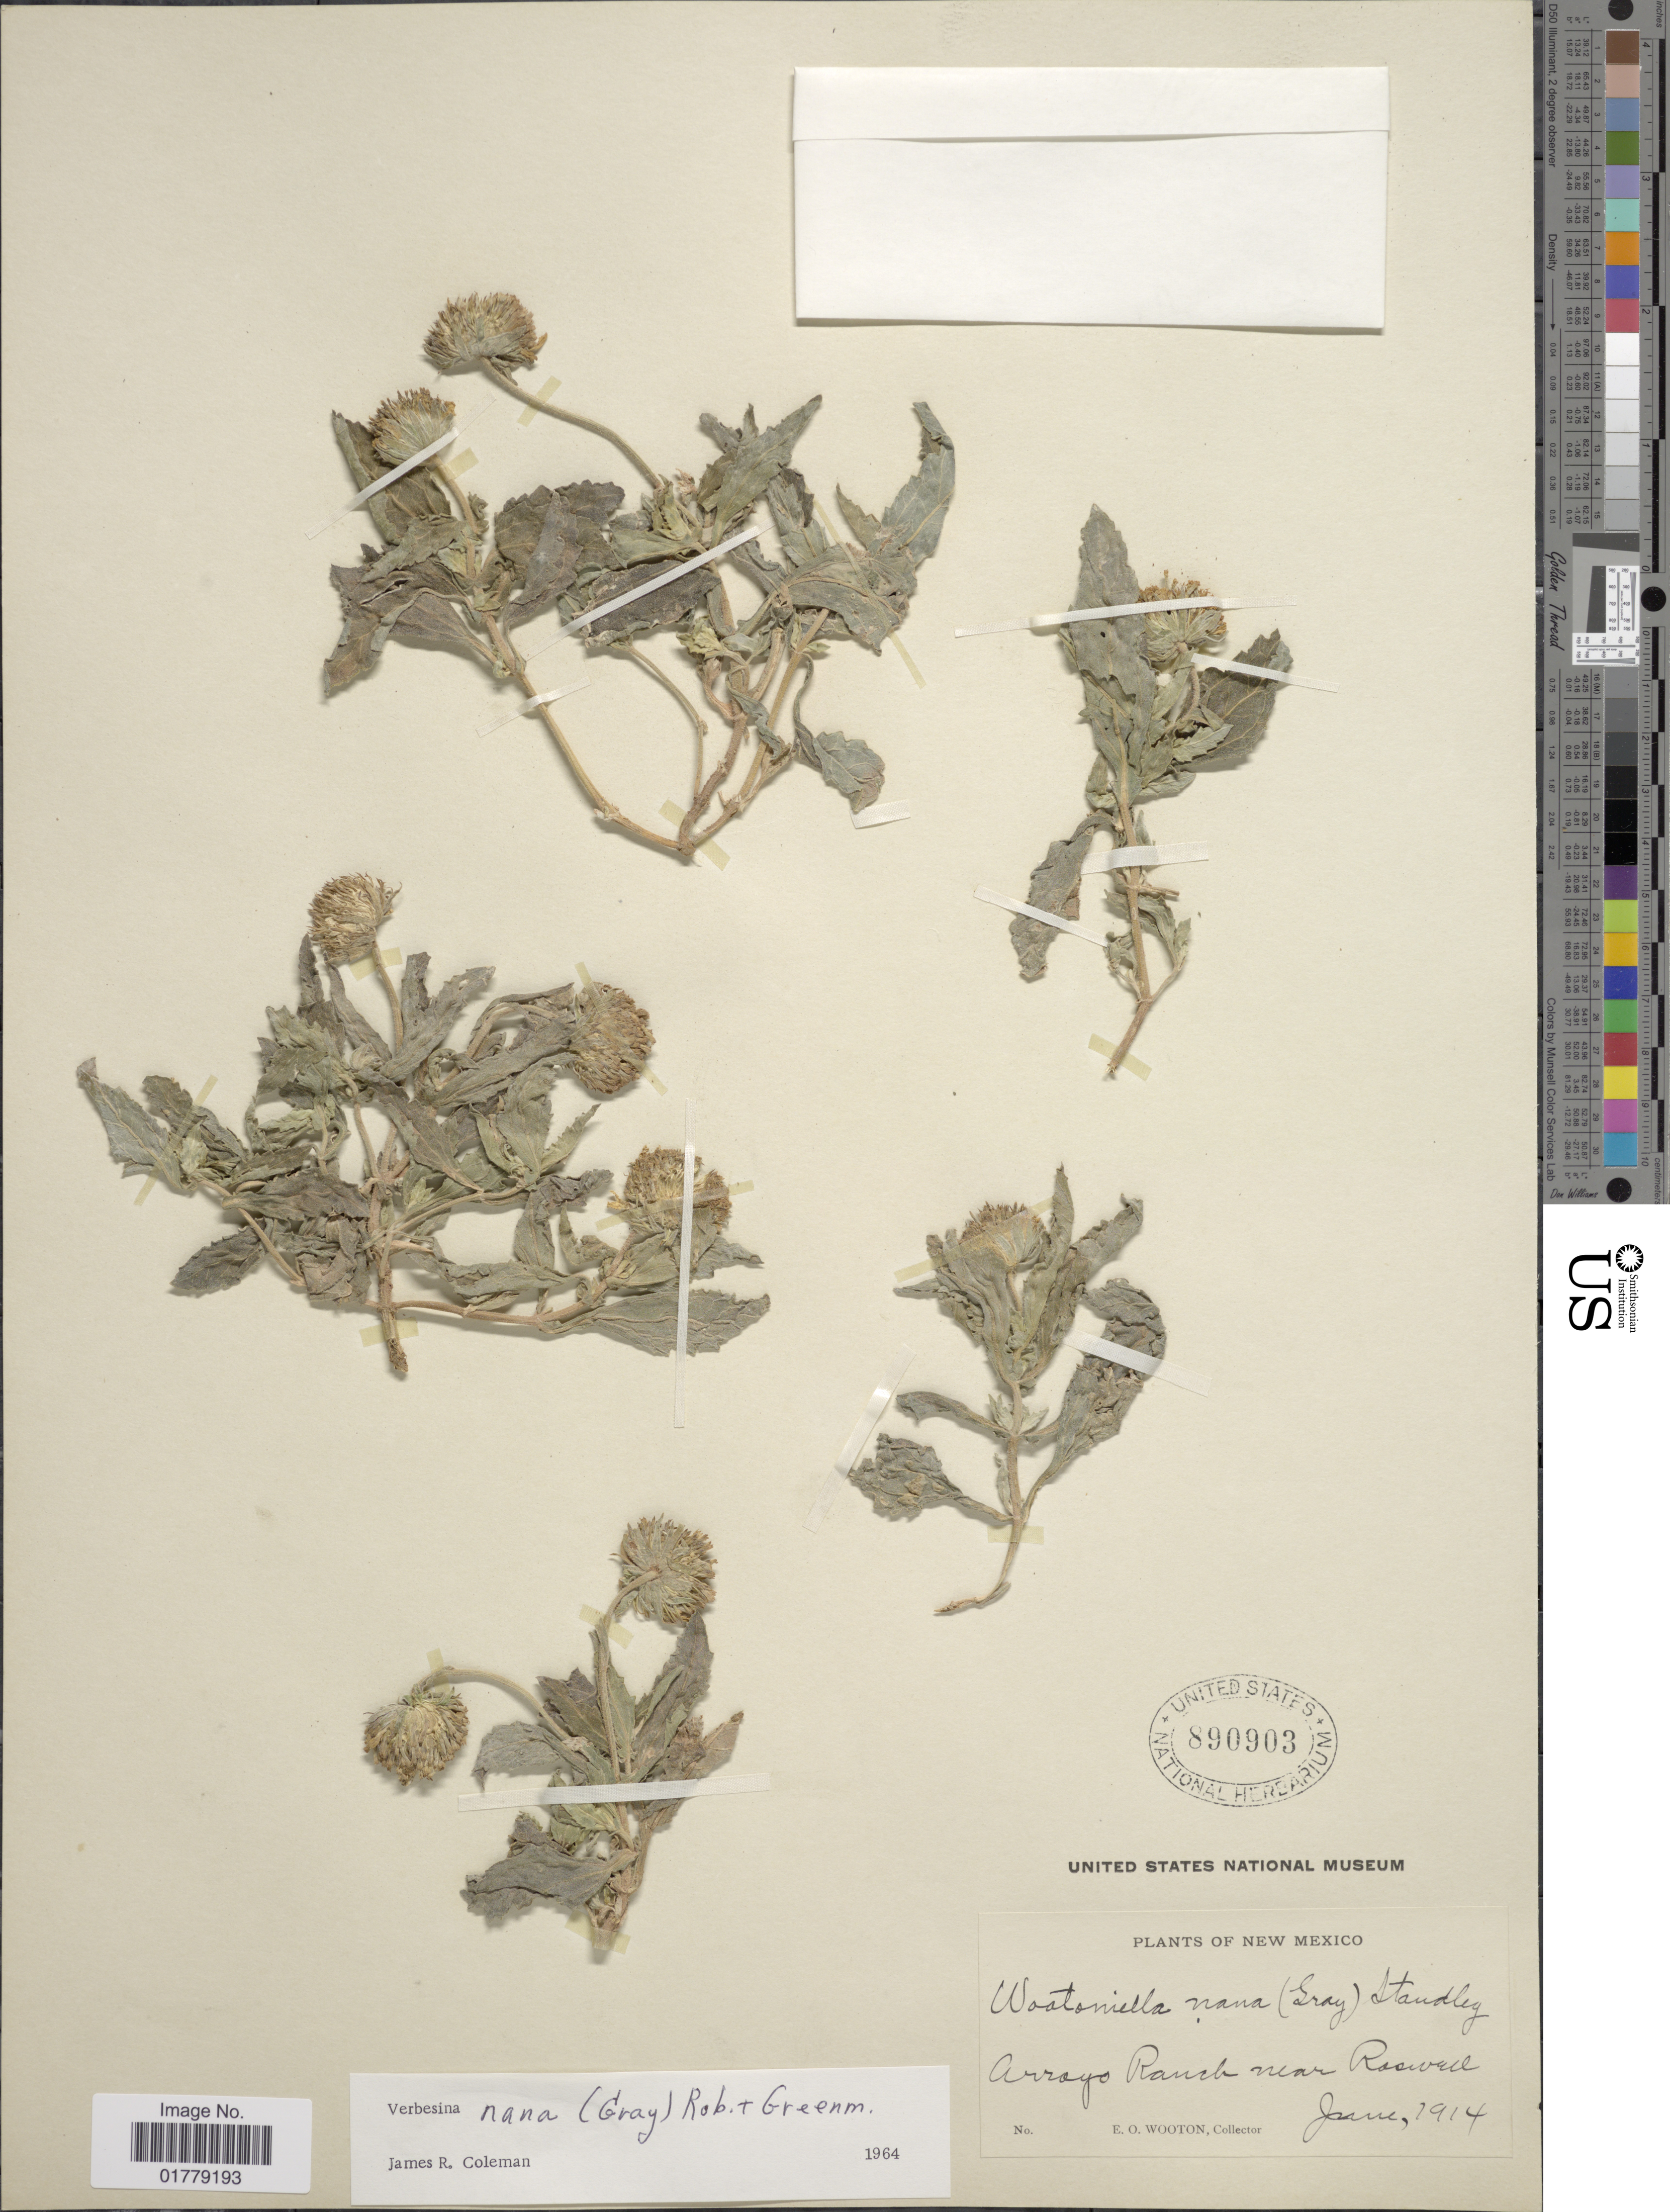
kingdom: Plantae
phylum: Tracheophyta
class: Magnoliopsida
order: Asterales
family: Asteraceae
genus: Verbesina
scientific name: Verbesina nana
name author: (A. Gray) B.L. Rob. & Greenm.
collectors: E. O. Wooton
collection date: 1914-06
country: United States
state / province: New Mexico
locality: Arroyo Ranch near Rosewell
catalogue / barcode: US 890903